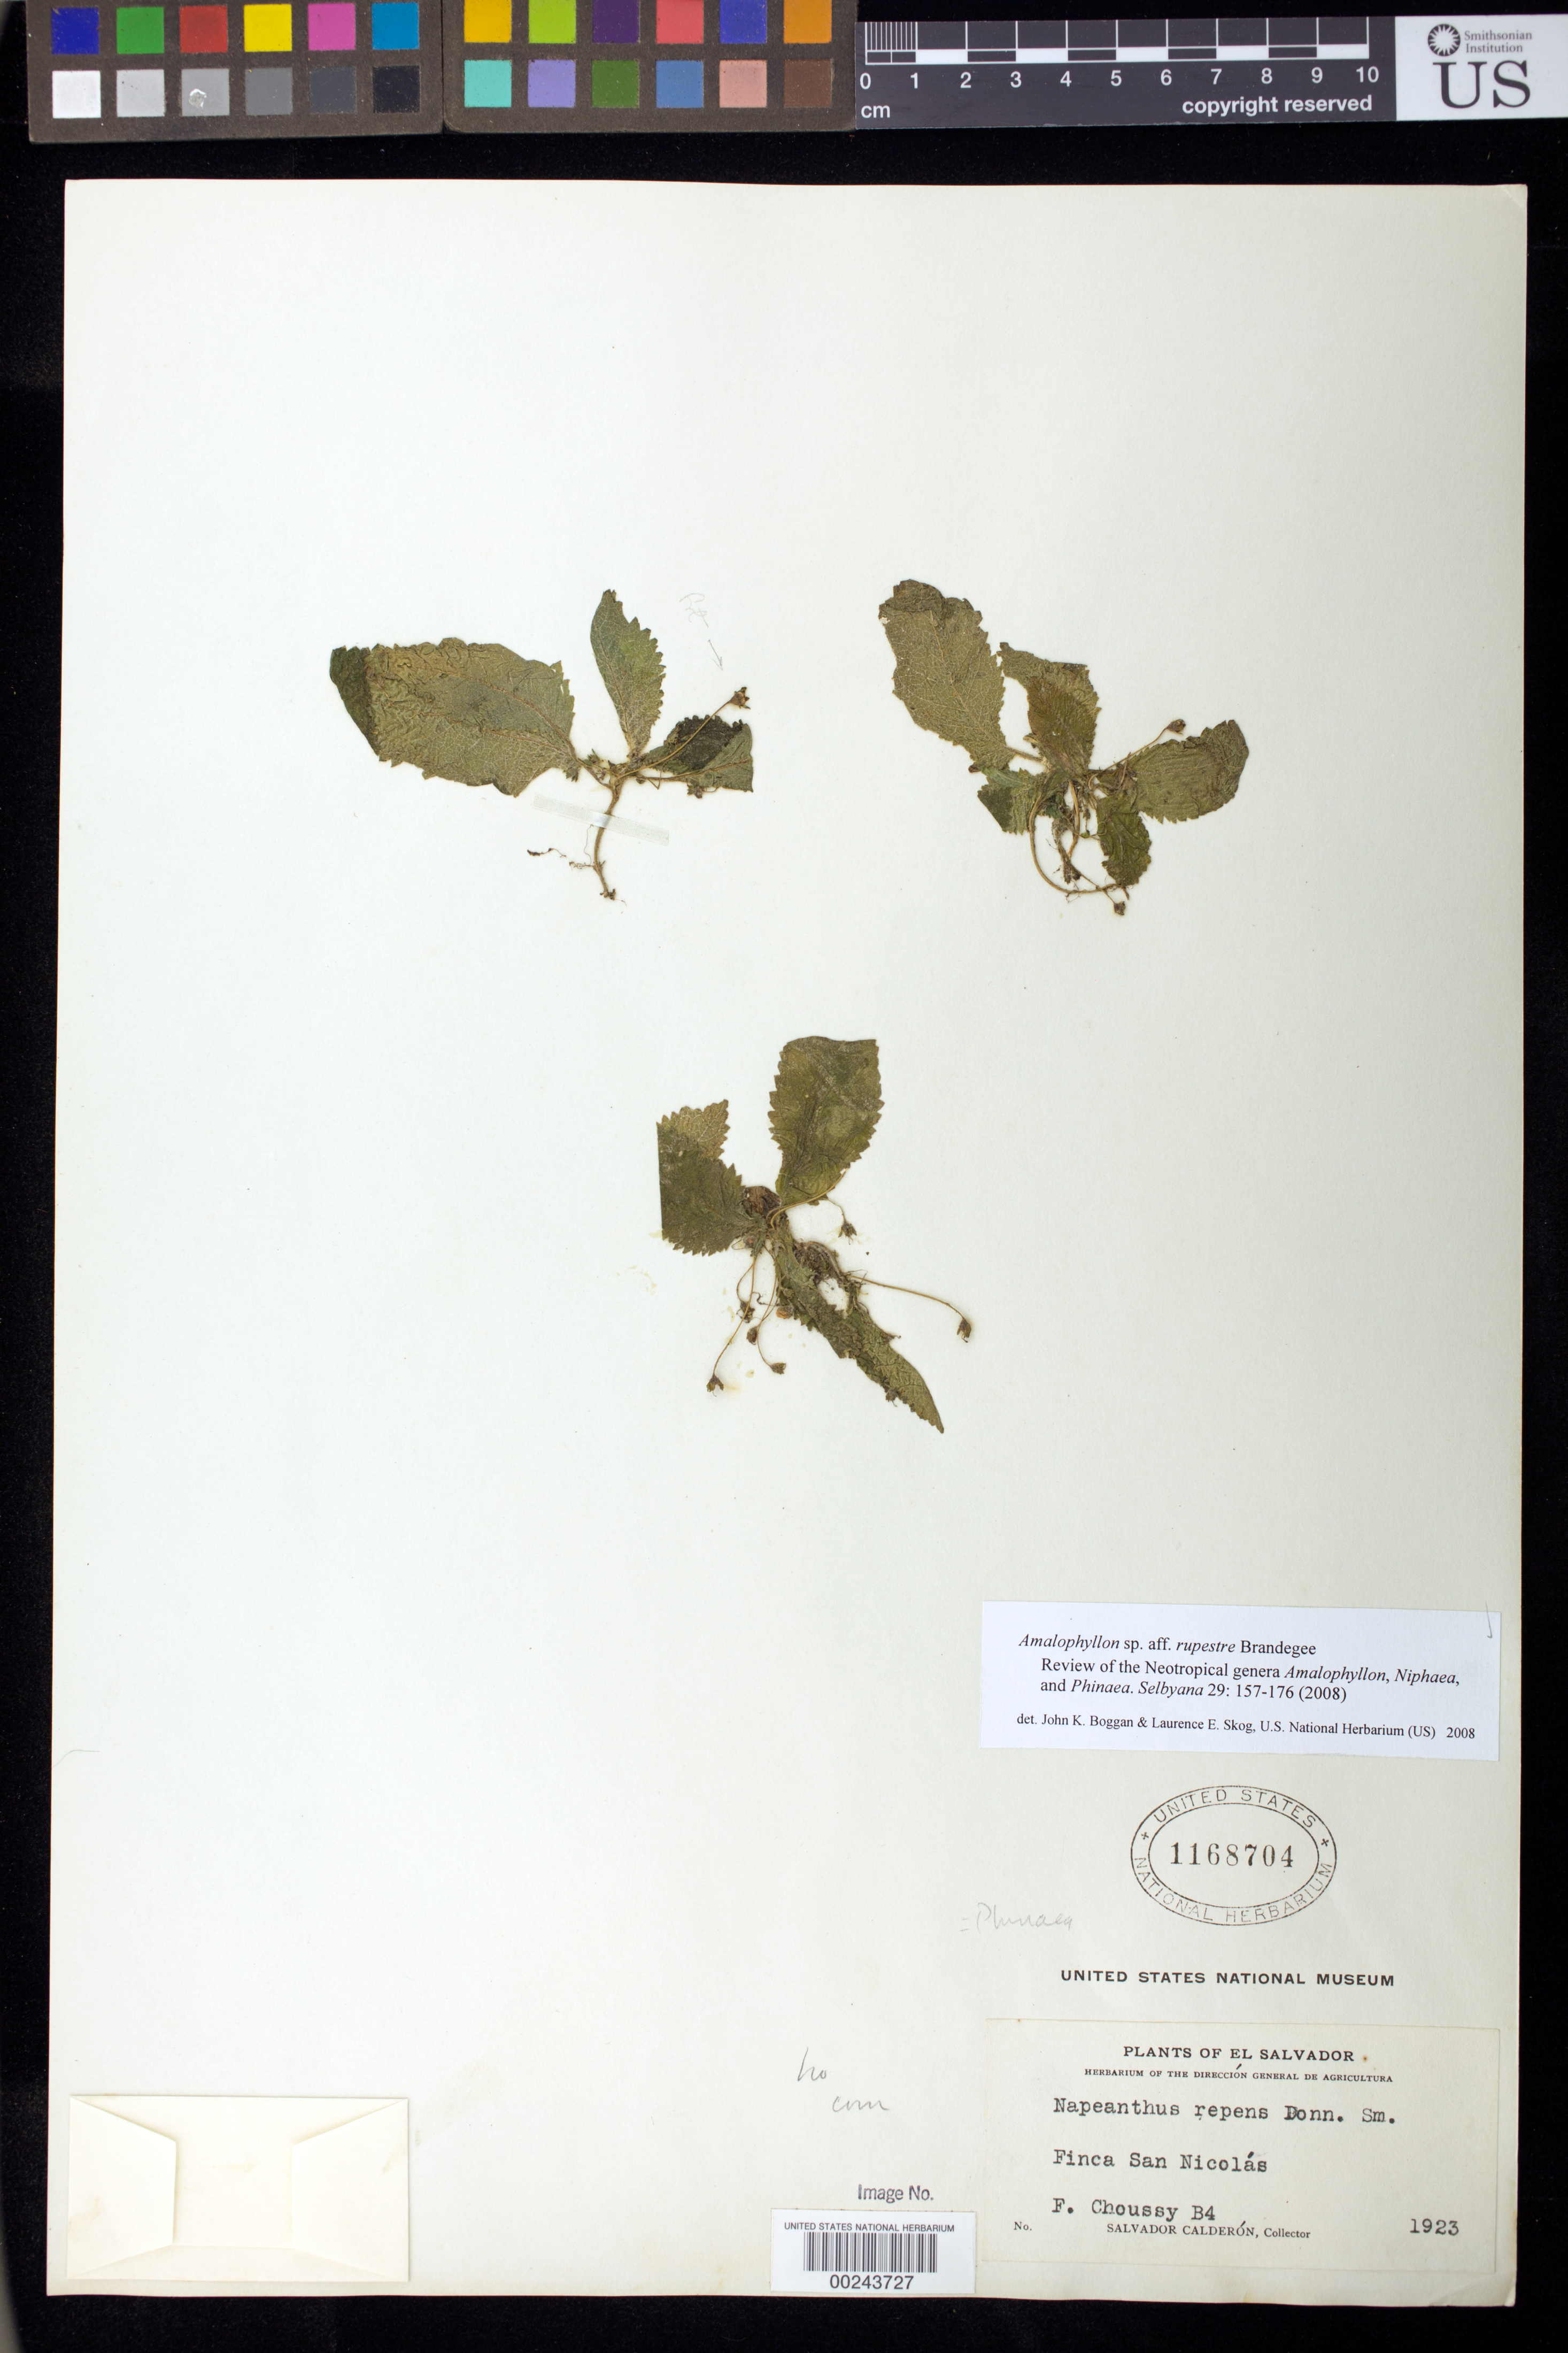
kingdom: Plantae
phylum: Tracheophyta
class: Magnoliopsida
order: Lamiales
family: Gesneriaceae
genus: Amalophyllon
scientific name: Amalophyllon rupestre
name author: Brandegee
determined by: Boggan, J. K.; Skog, L. E.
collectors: S. Calderón & F. Choussy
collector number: B 4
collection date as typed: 1923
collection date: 1923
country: El Salvador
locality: Finca san nicolas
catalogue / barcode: US 1168704